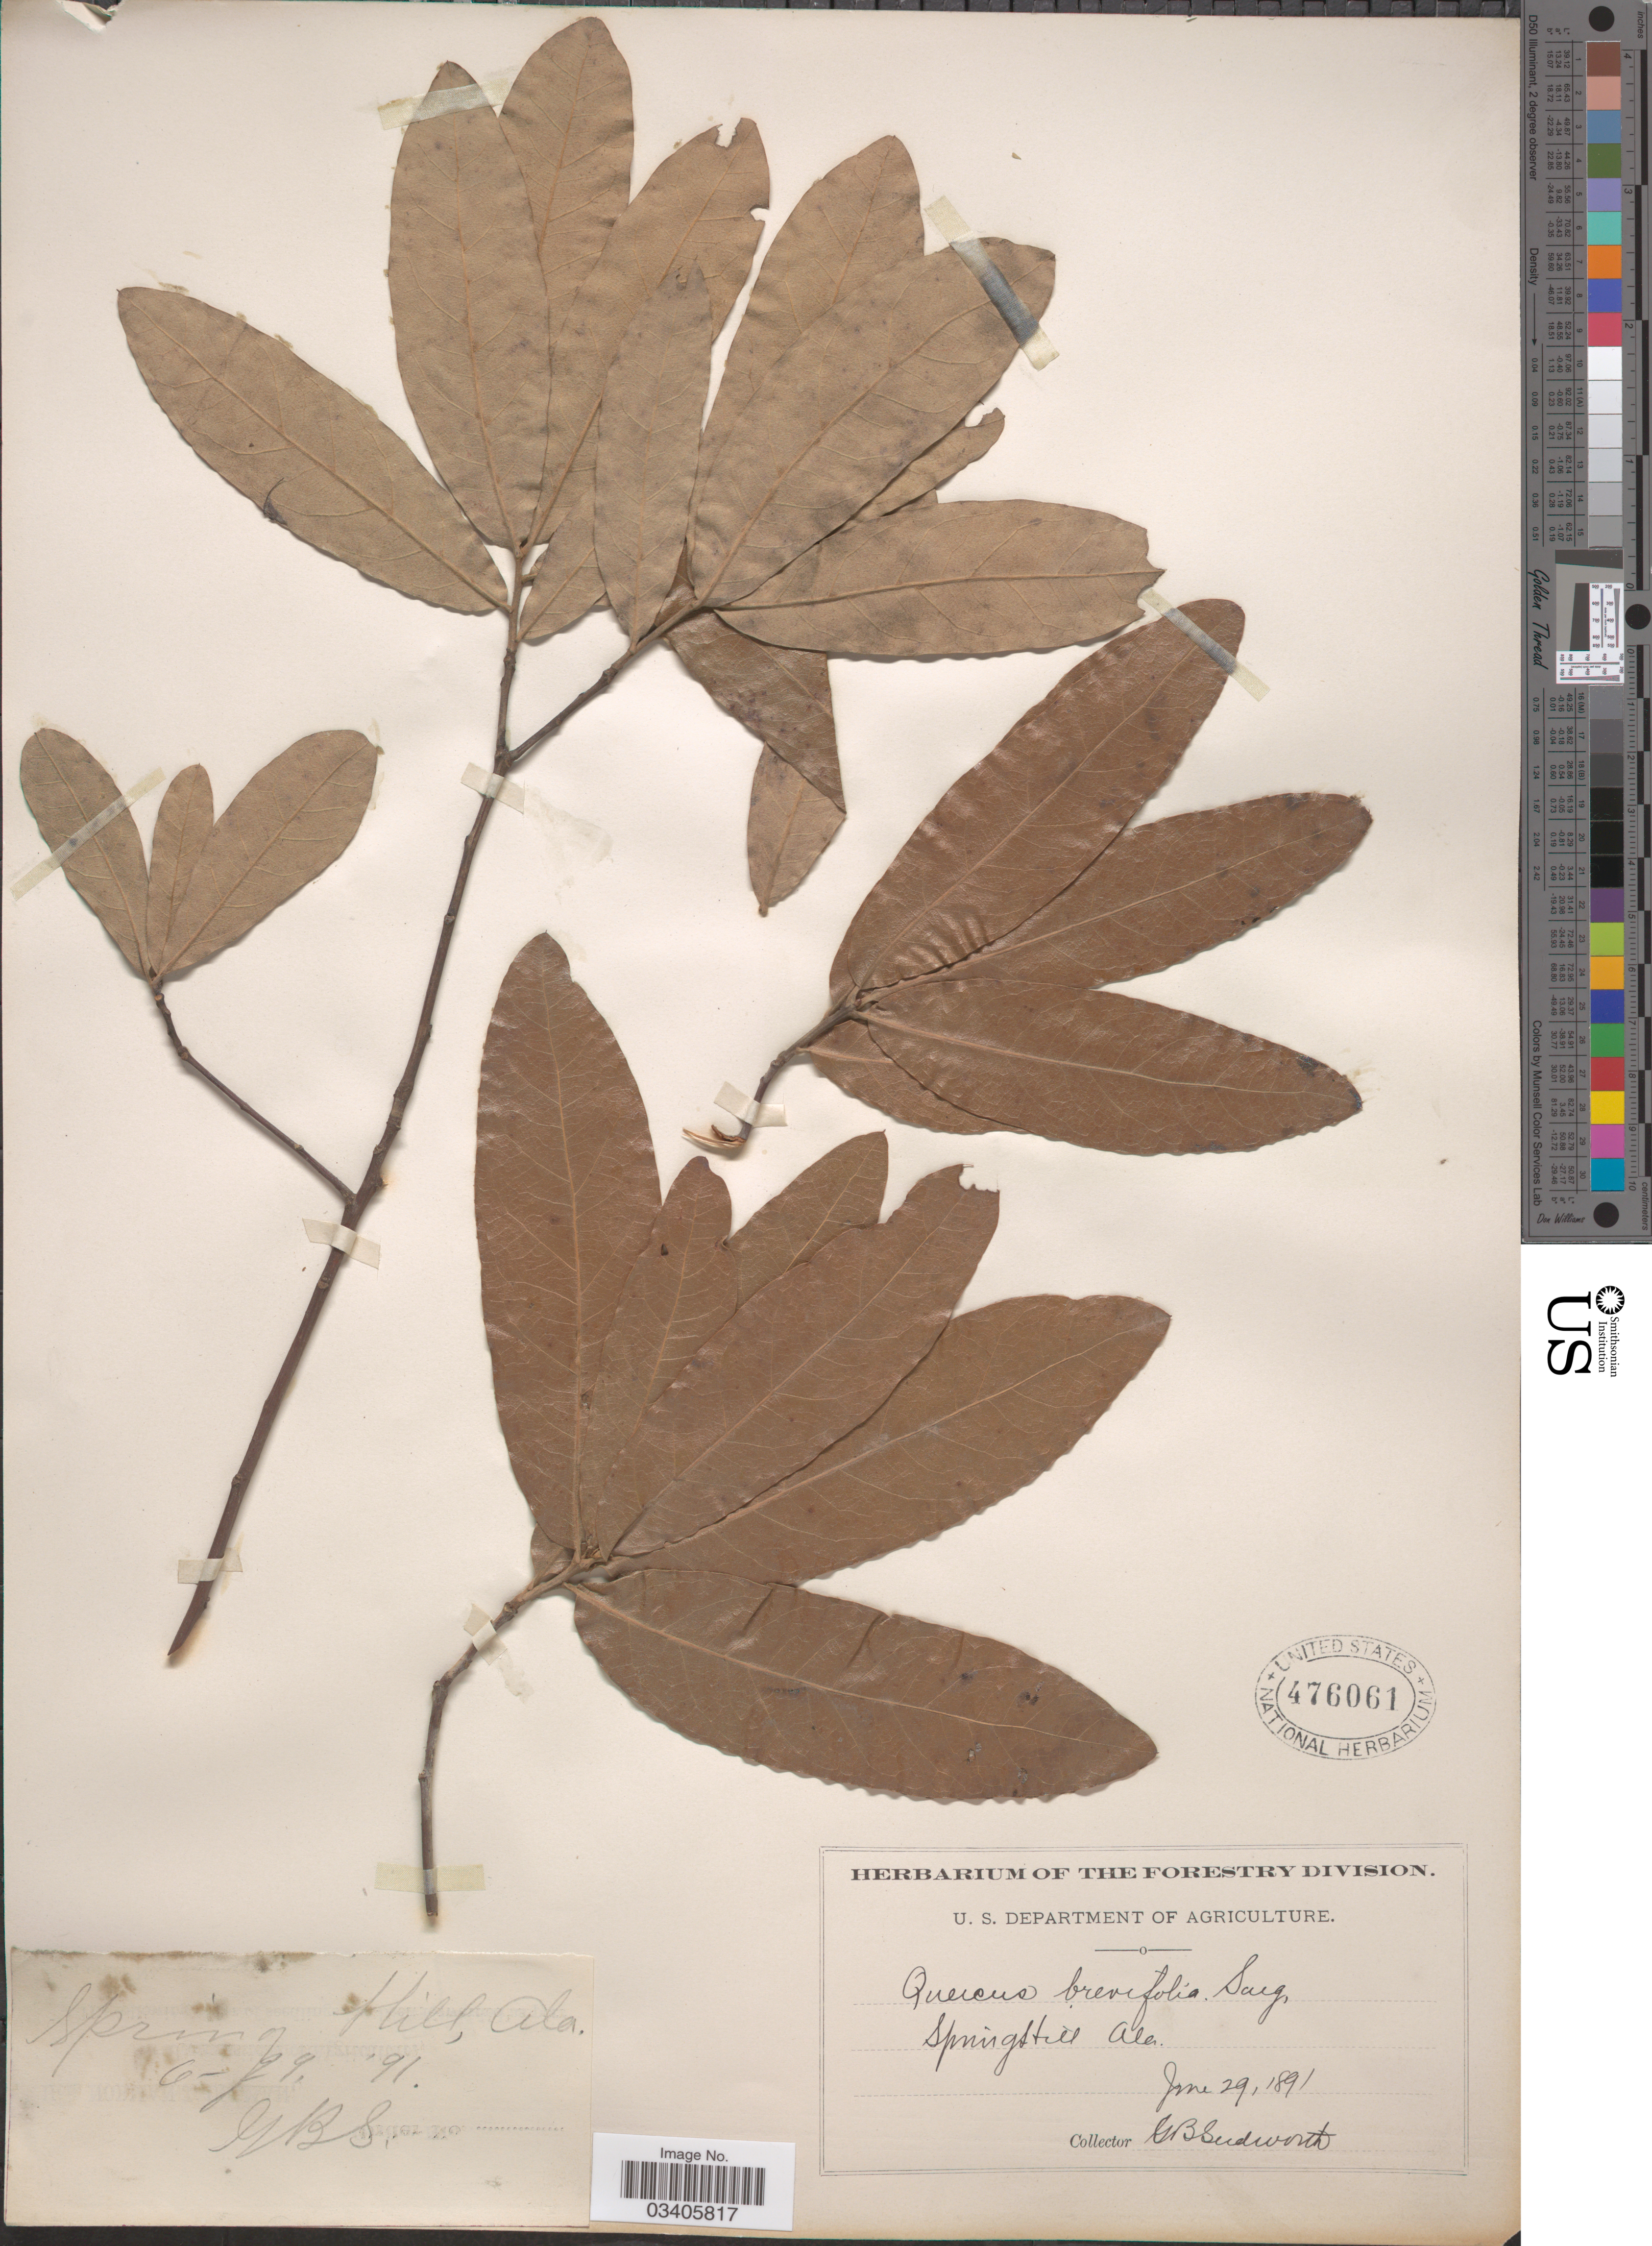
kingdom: Plantae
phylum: Tracheophyta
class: Magnoliopsida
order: Fagales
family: Fagaceae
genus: Quercus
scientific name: Quercus incana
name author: W. Bartram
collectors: G. B. Sudworth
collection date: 1891-06-29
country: United States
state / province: Alabama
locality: Spring Hill.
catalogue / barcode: US 476061